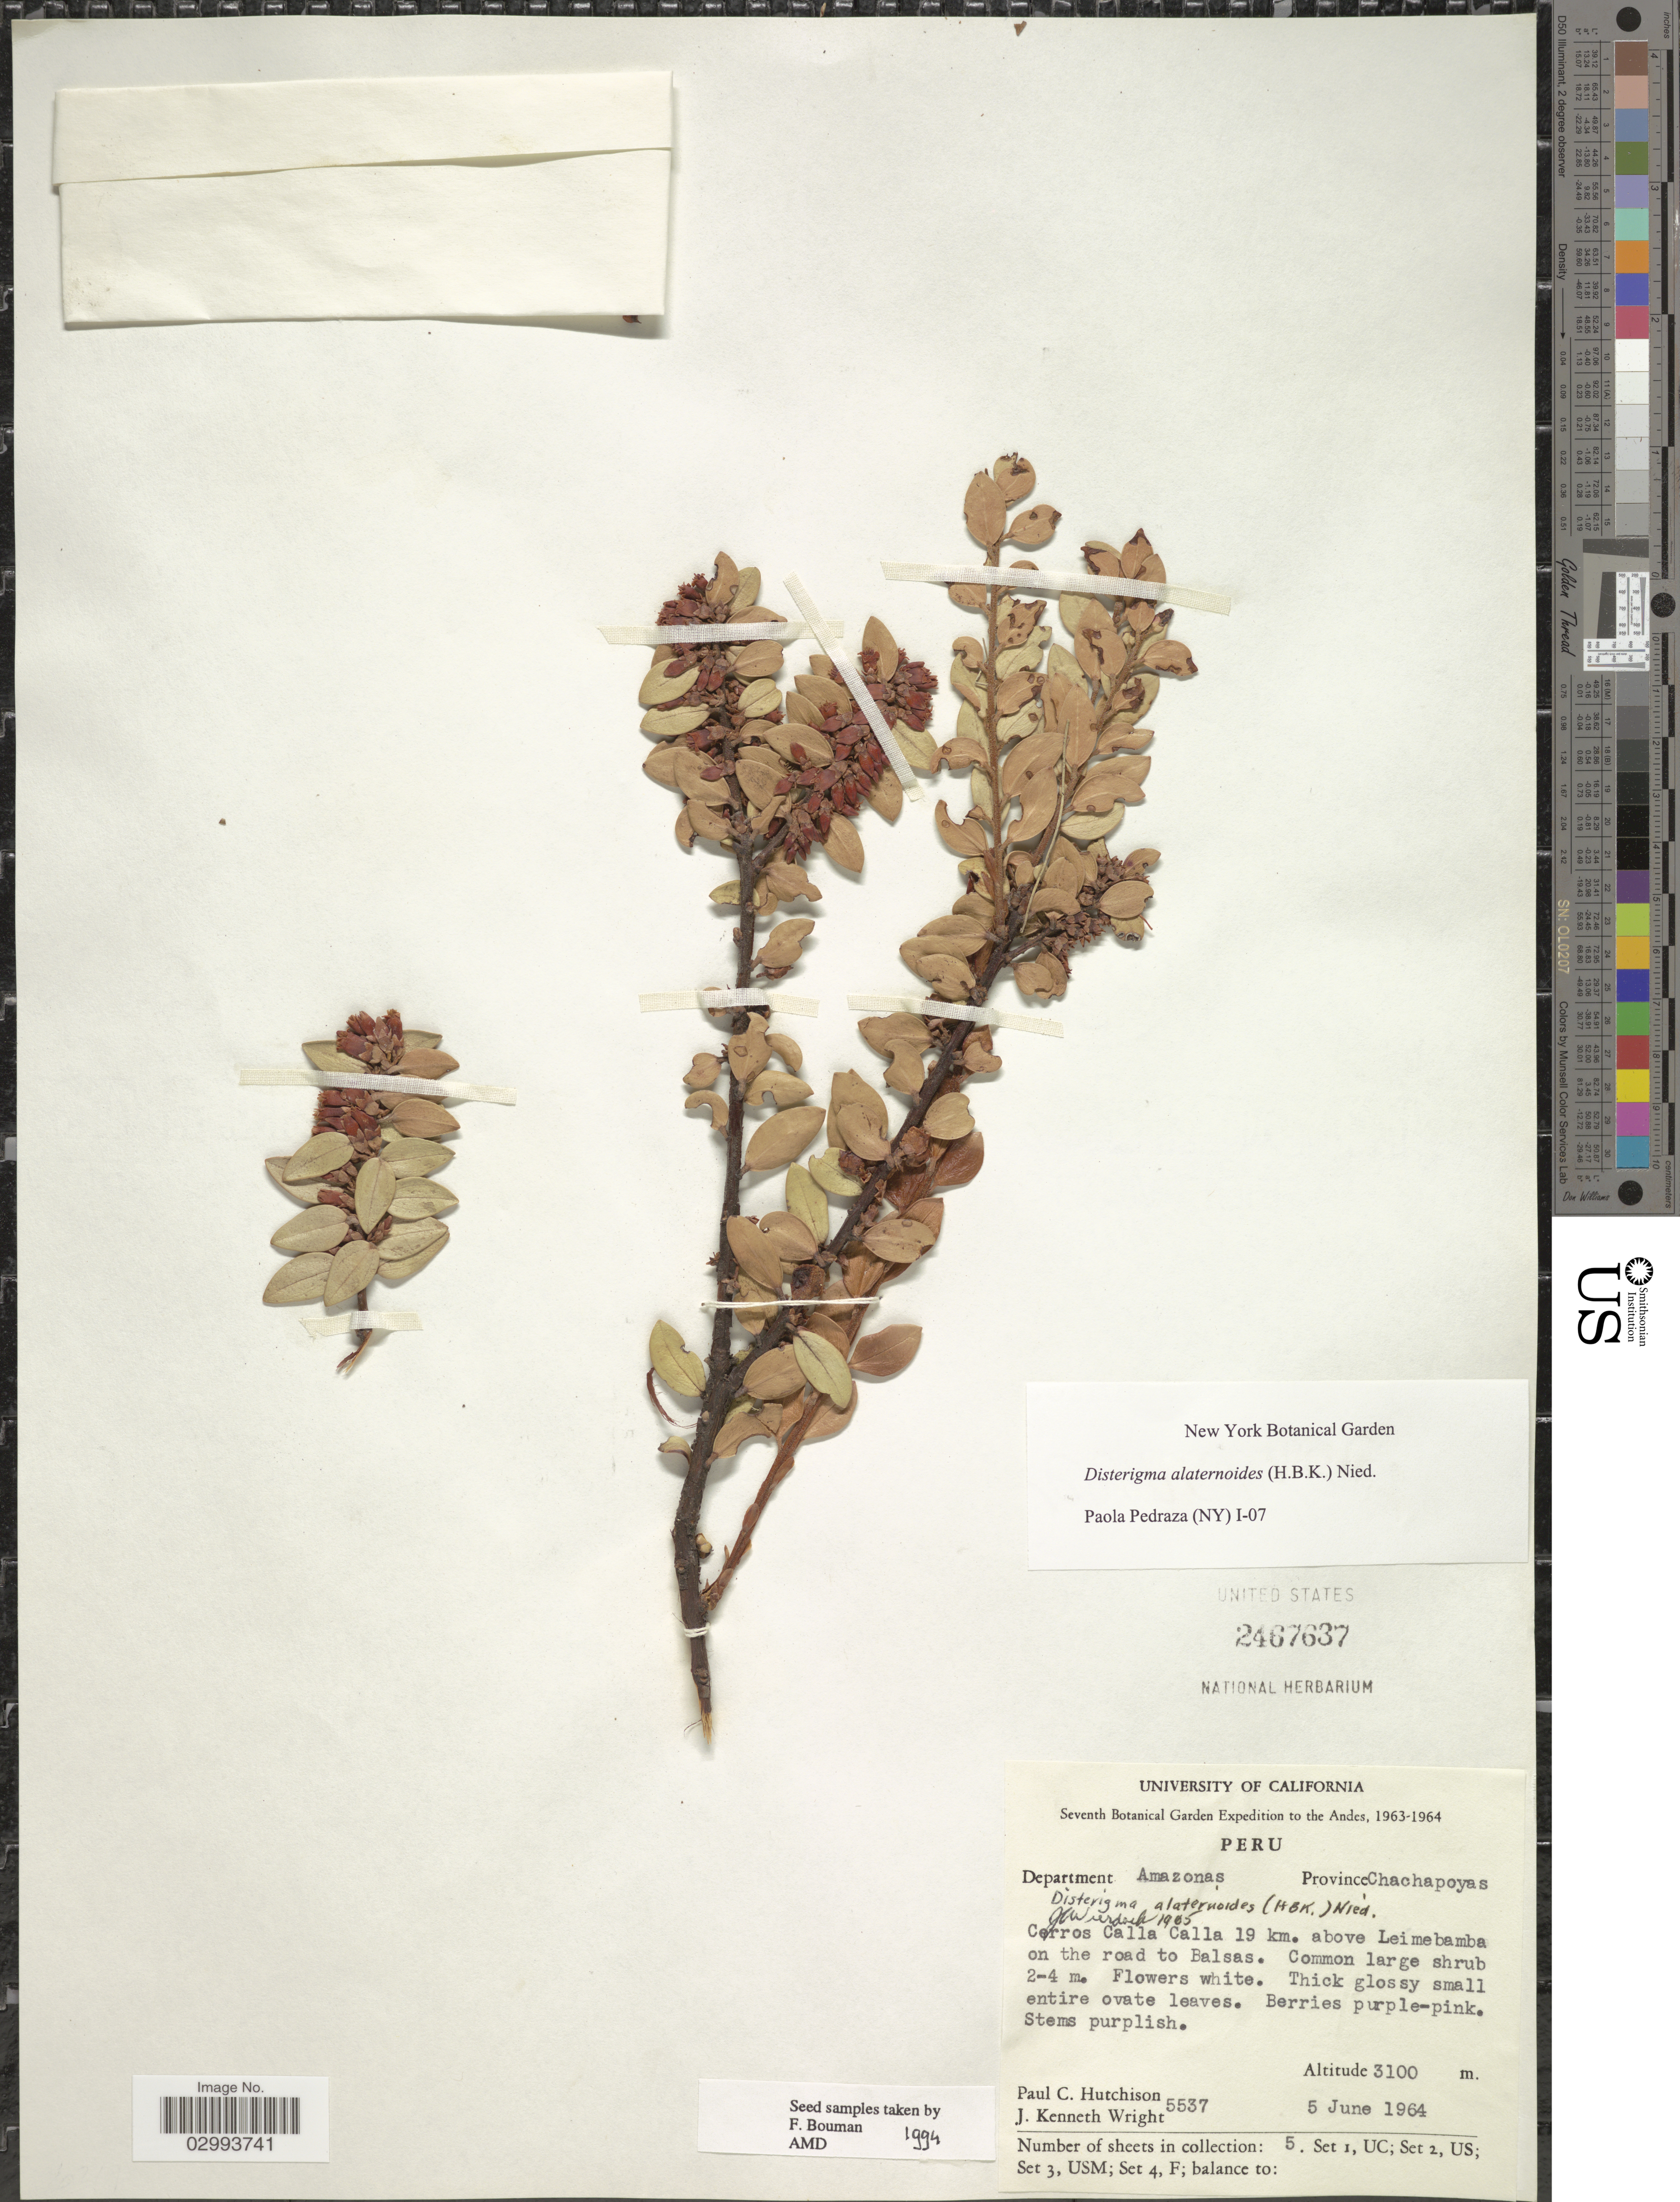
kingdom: Plantae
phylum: Tracheophyta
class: Magnoliopsida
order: Ericales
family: Ericaceae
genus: Disterigma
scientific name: Disterigma alaternoides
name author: (Kunth) Nied.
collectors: P. C. Hutchison & J. K. Wright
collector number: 5537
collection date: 1964-06-05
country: Peru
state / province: Amazonas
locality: Andes, Department Amazonas, Province Chachapoyas, Cerros Calla Calla 19 km. above Leimebamba on the road to Balsas.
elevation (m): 3100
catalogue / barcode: US 2467637